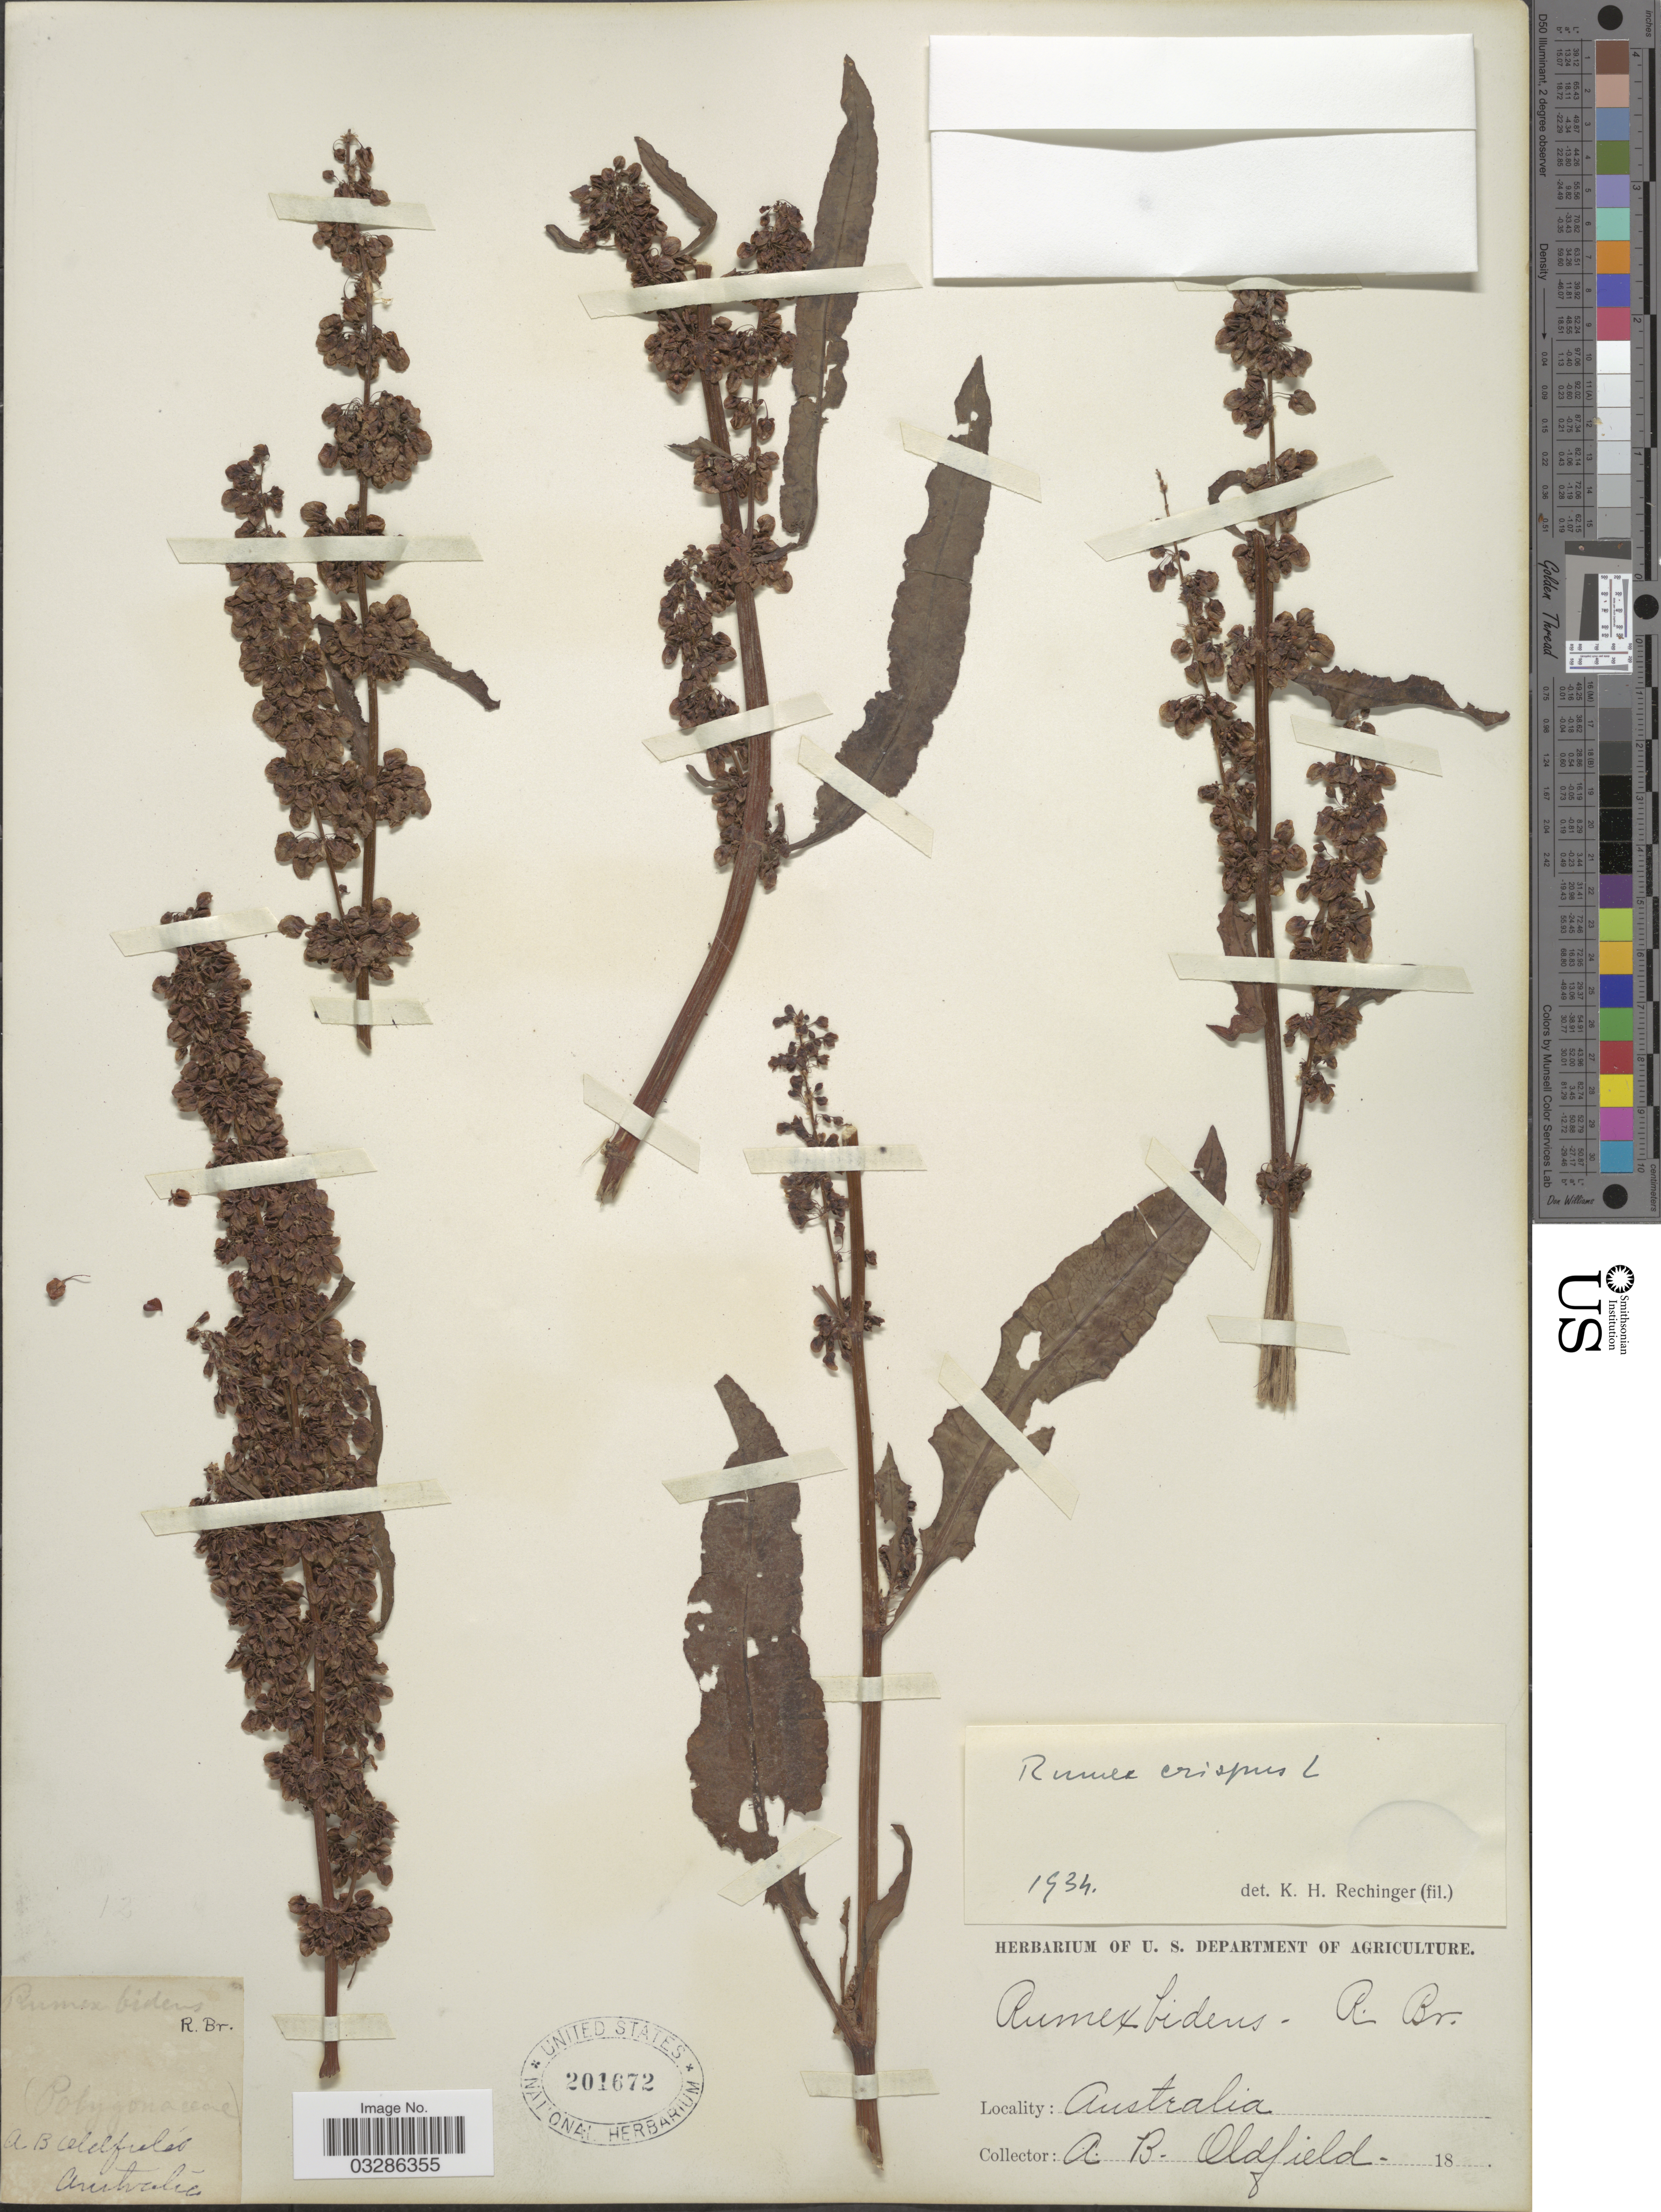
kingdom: Plantae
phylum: Tracheophyta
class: Magnoliopsida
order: Caryophyllales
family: Polygonaceae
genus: Rumex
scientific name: Rumex crispus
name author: L.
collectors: A. Oldfield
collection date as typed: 18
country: Australia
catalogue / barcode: US 201672